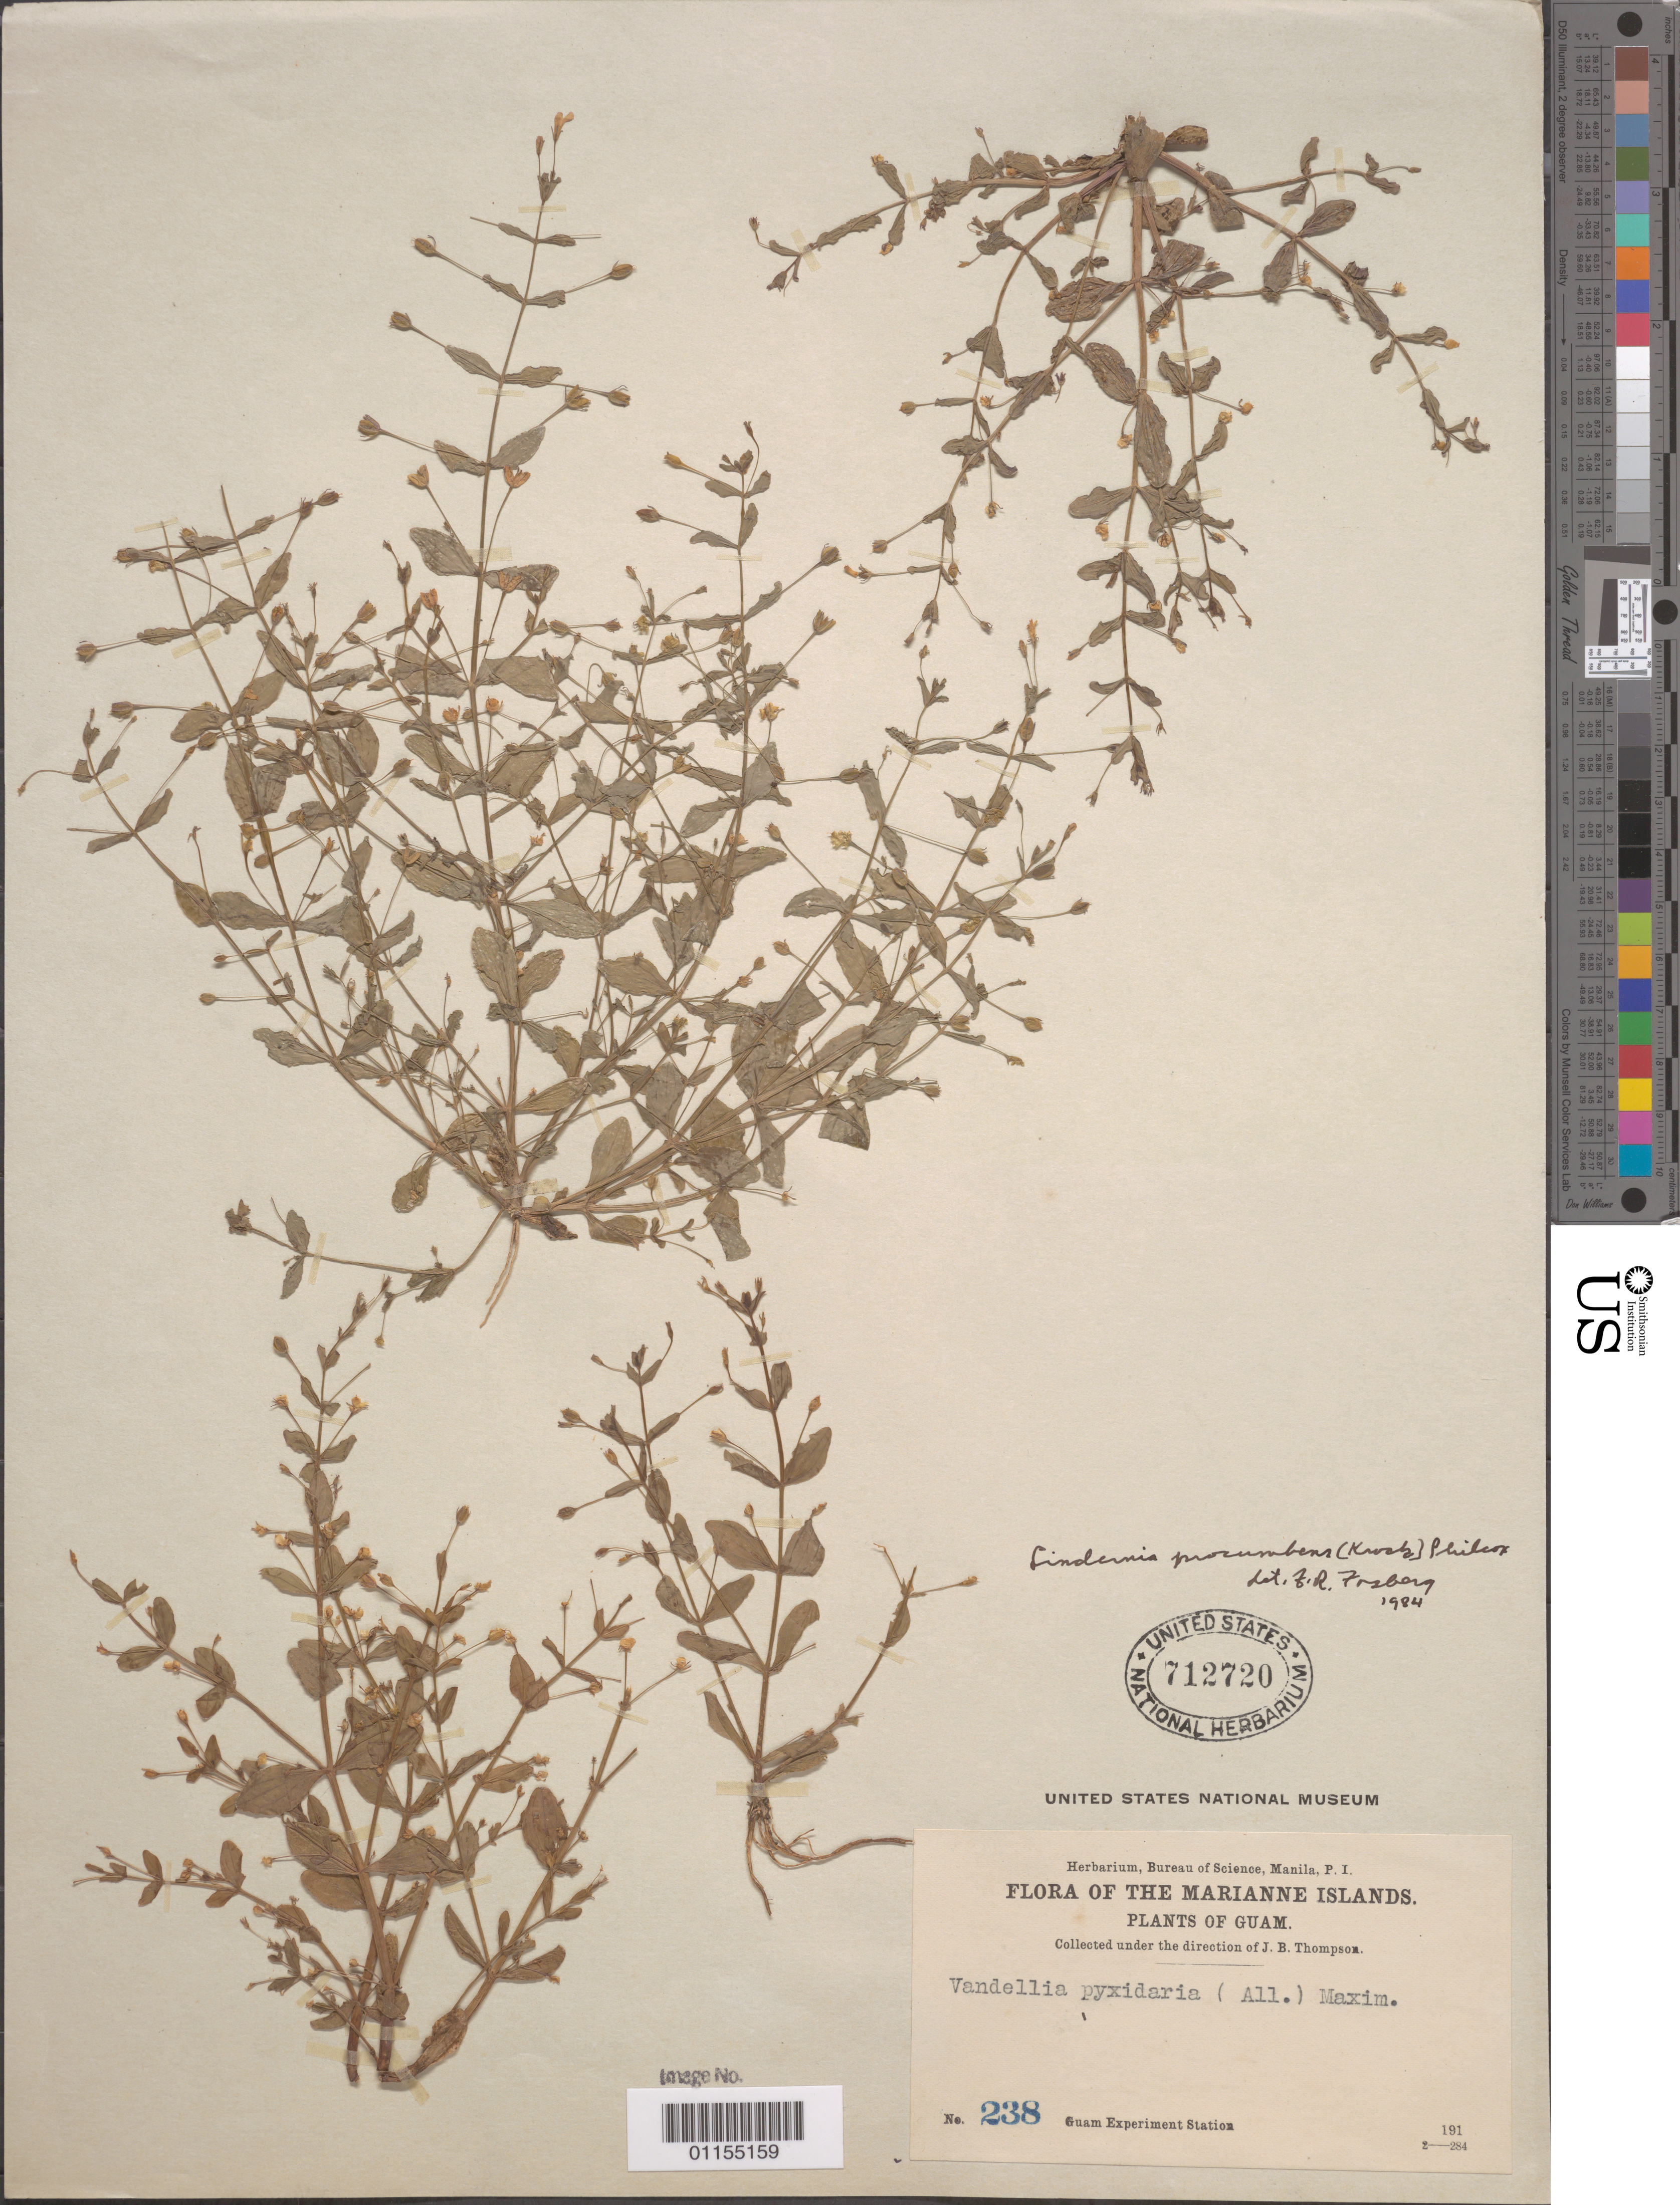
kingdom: Plantae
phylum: Tracheophyta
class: Magnoliopsida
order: Lamiales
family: Linderniaceae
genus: Lindernia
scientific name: Lindernia procumbens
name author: (Krock.) Philcox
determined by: Fosberg, F. R.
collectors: J. B. Thompson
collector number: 238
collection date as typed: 191-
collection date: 1910/1919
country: Guam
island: Guam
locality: Guam experiment Station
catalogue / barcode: US 712720